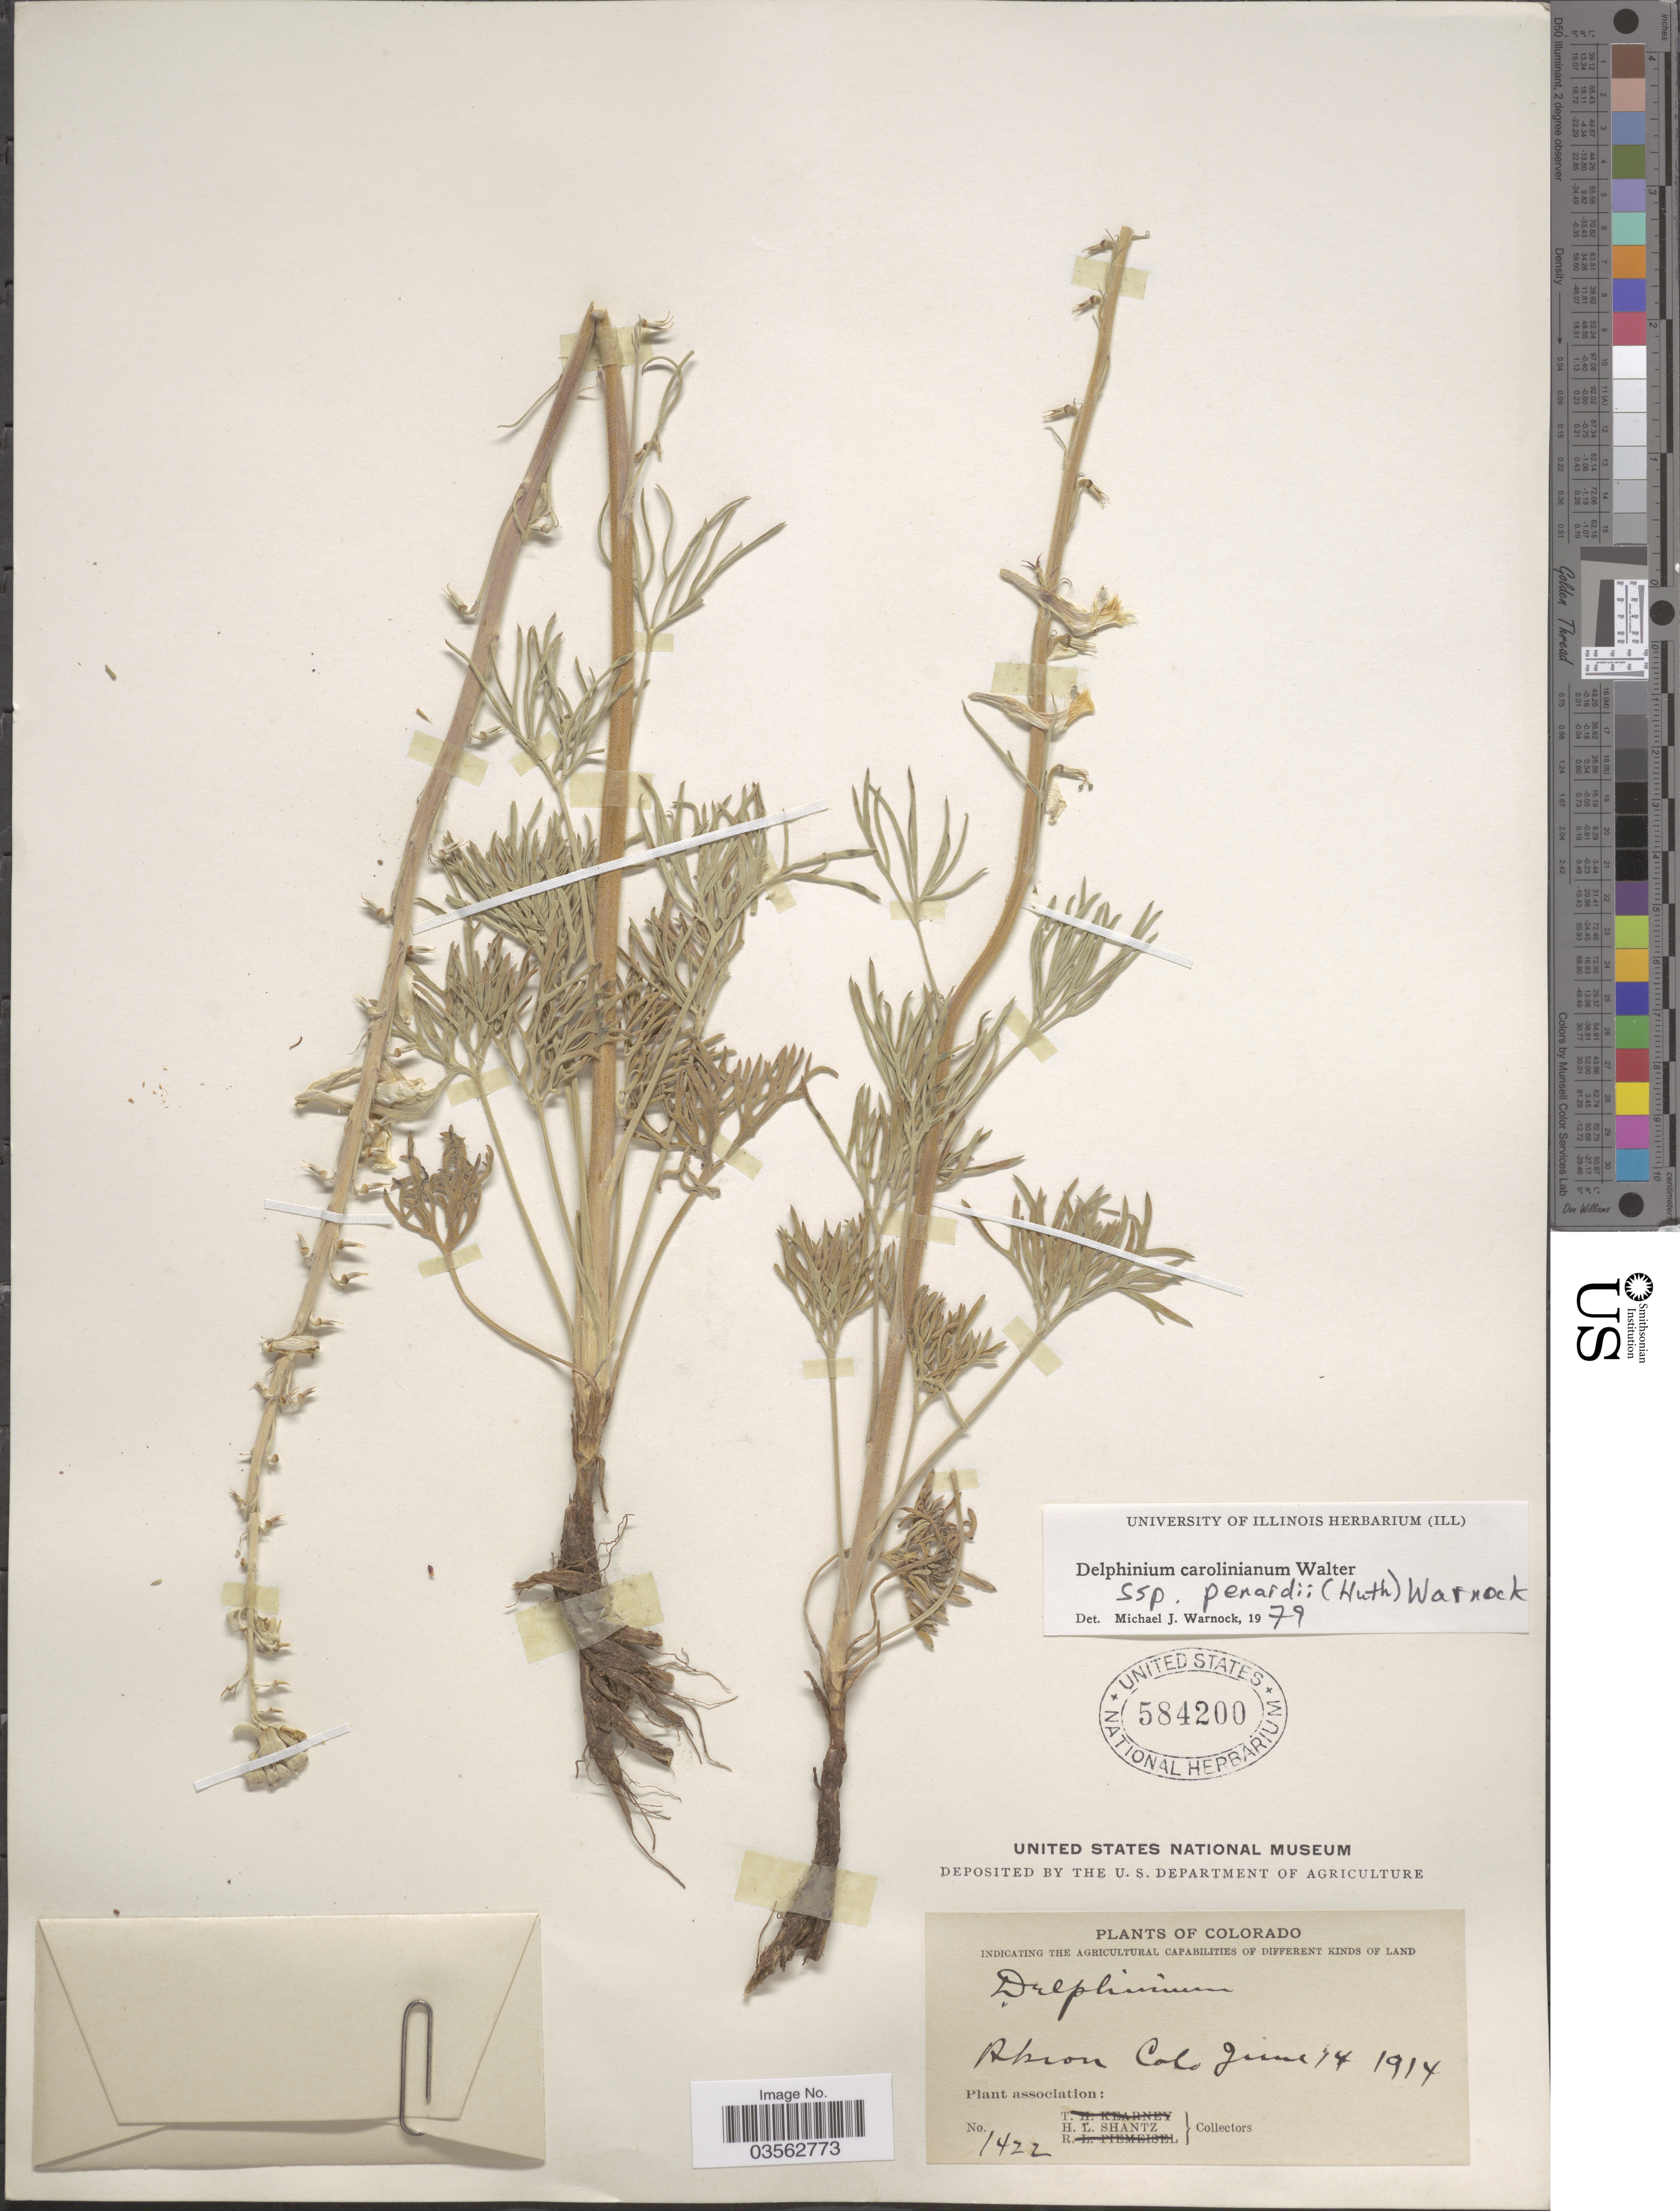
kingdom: Plantae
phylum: Tracheophyta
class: Magnoliopsida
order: Ranunculales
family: Ranunculaceae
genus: Delphinium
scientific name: Delphinium carolinianum subsp. penardii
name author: (Huth) M.J. Warnock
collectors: H. Shantz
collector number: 1422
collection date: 1914-06-14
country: United States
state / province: Colorado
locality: Akron Colo..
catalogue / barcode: US 584200